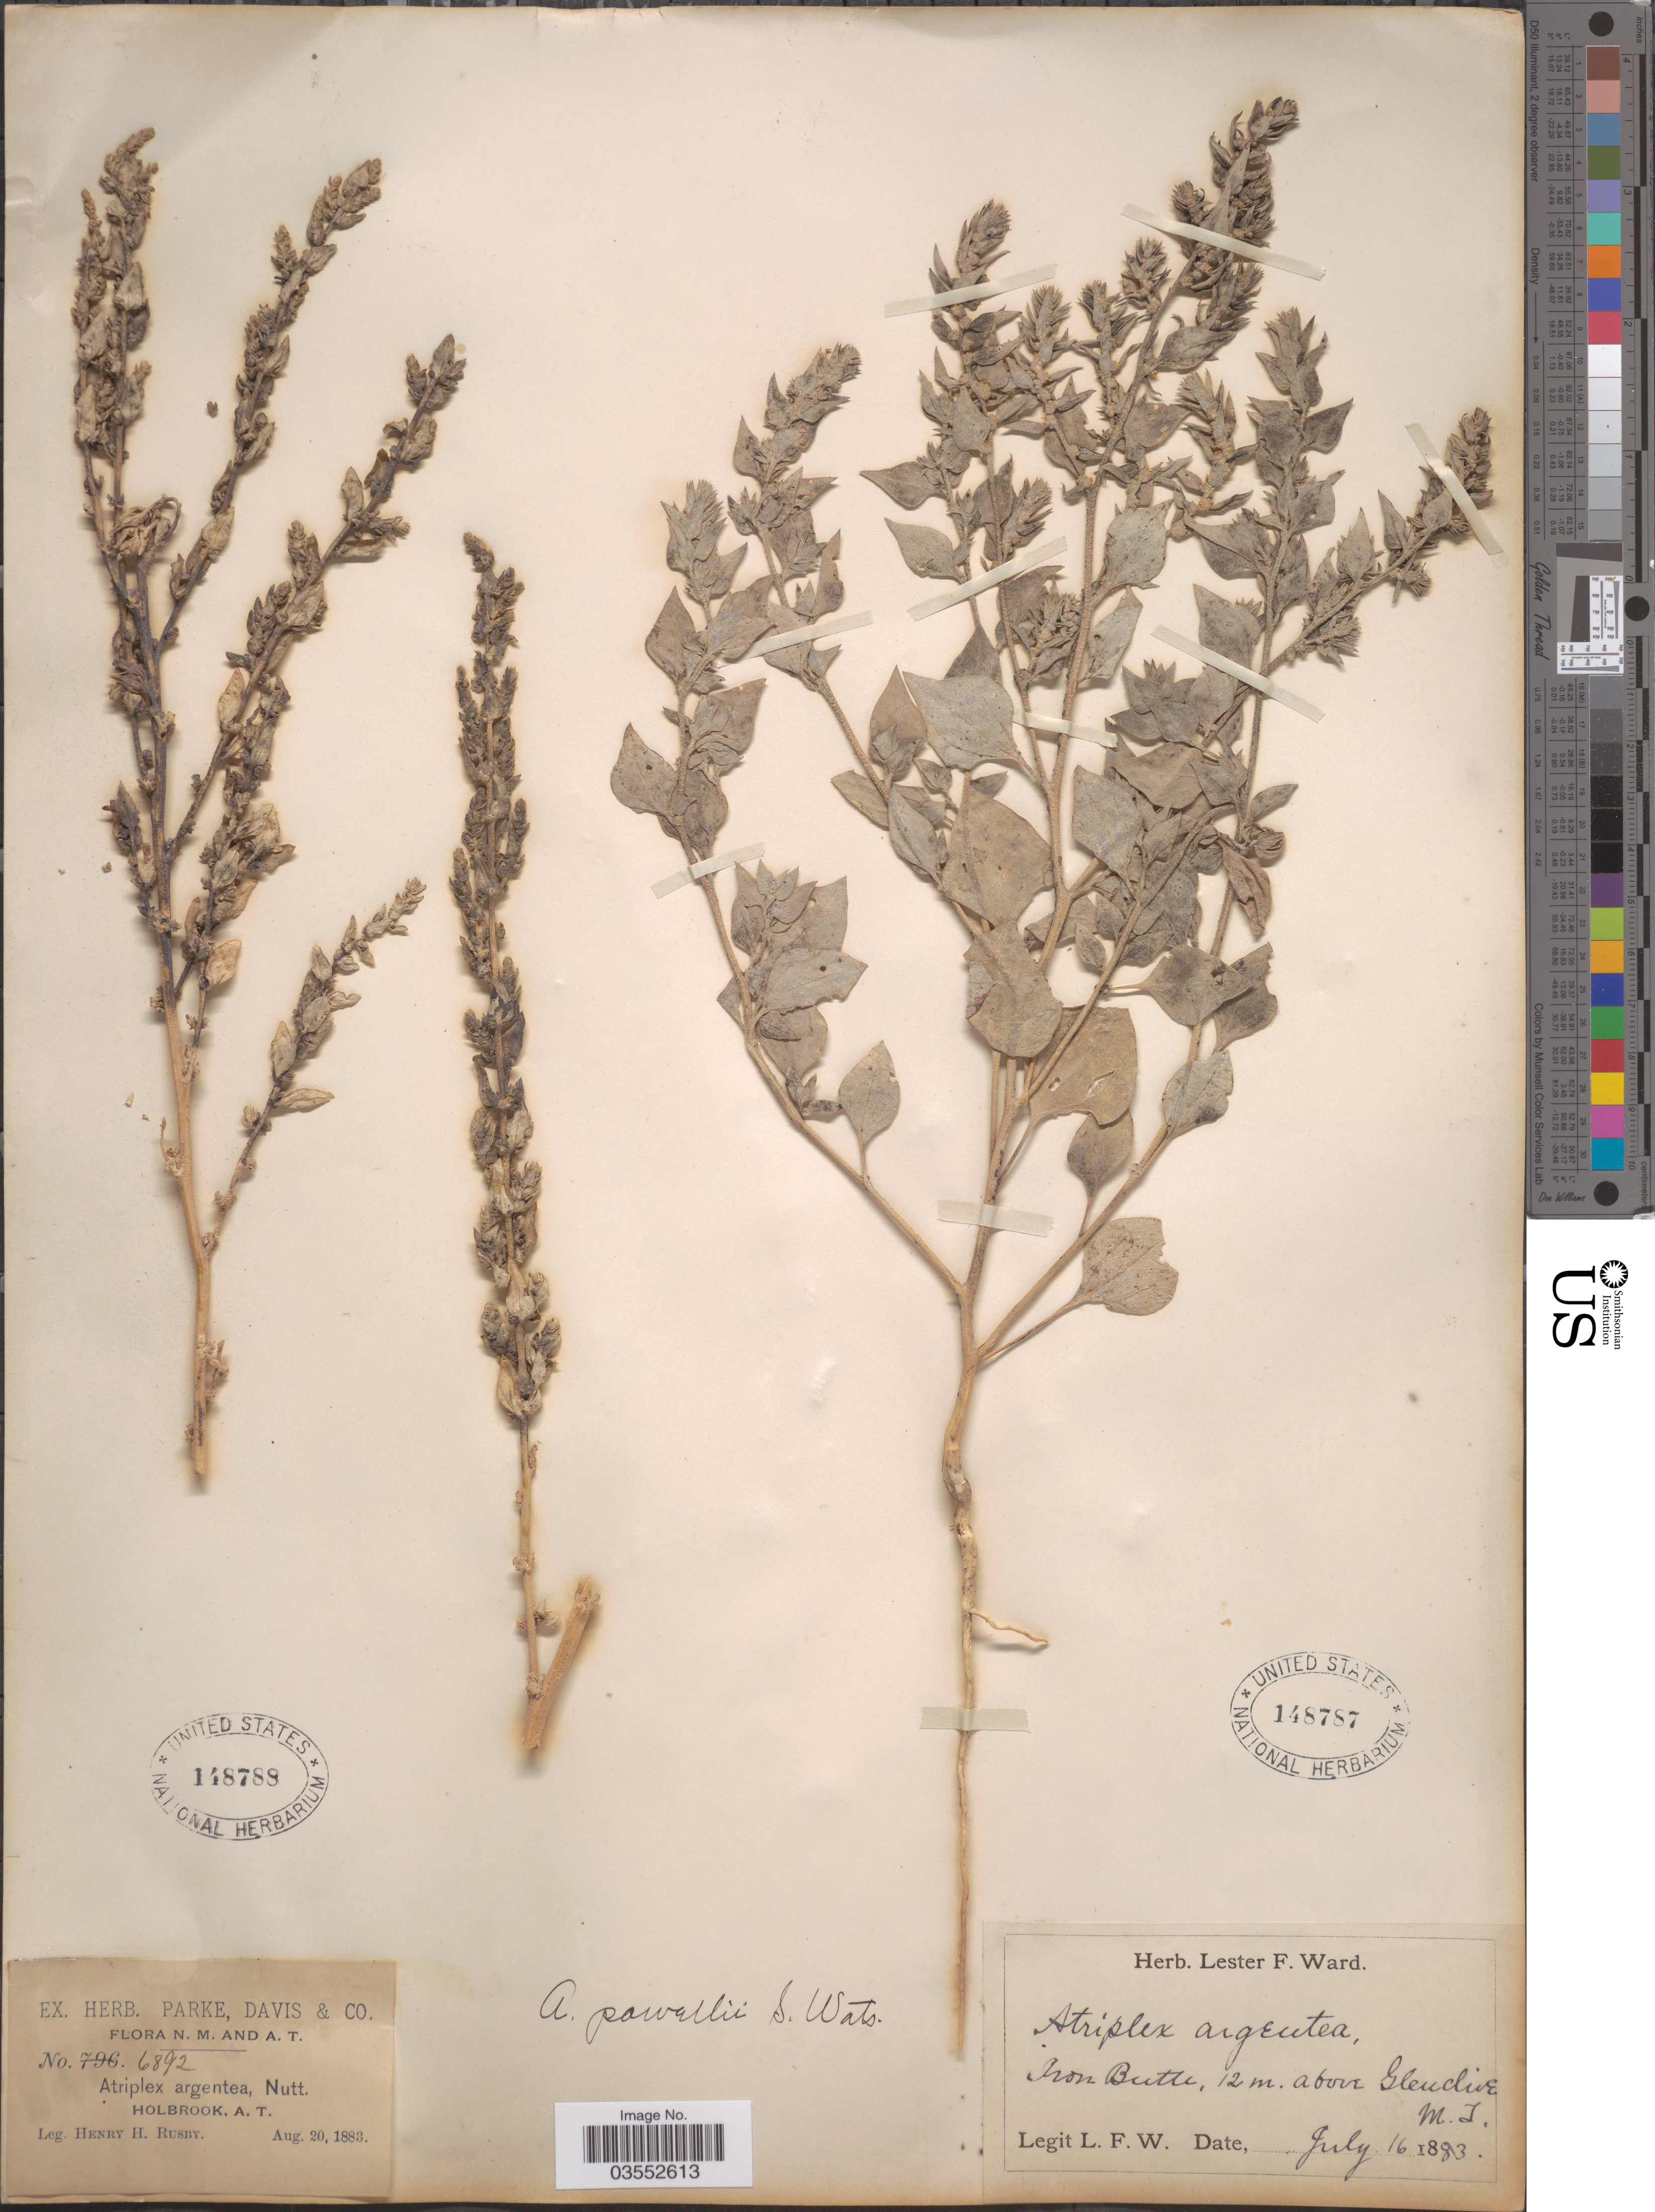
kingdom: Plantae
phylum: Tracheophyta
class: Magnoliopsida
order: Caryophyllales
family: Amaranthaceae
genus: Atriplex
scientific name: Atriplex powellii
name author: S. Watson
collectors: H. H. Rusby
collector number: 6892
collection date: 1883-08-20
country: United States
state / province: Arizona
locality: Holbrook, A. T.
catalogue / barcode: US 148788